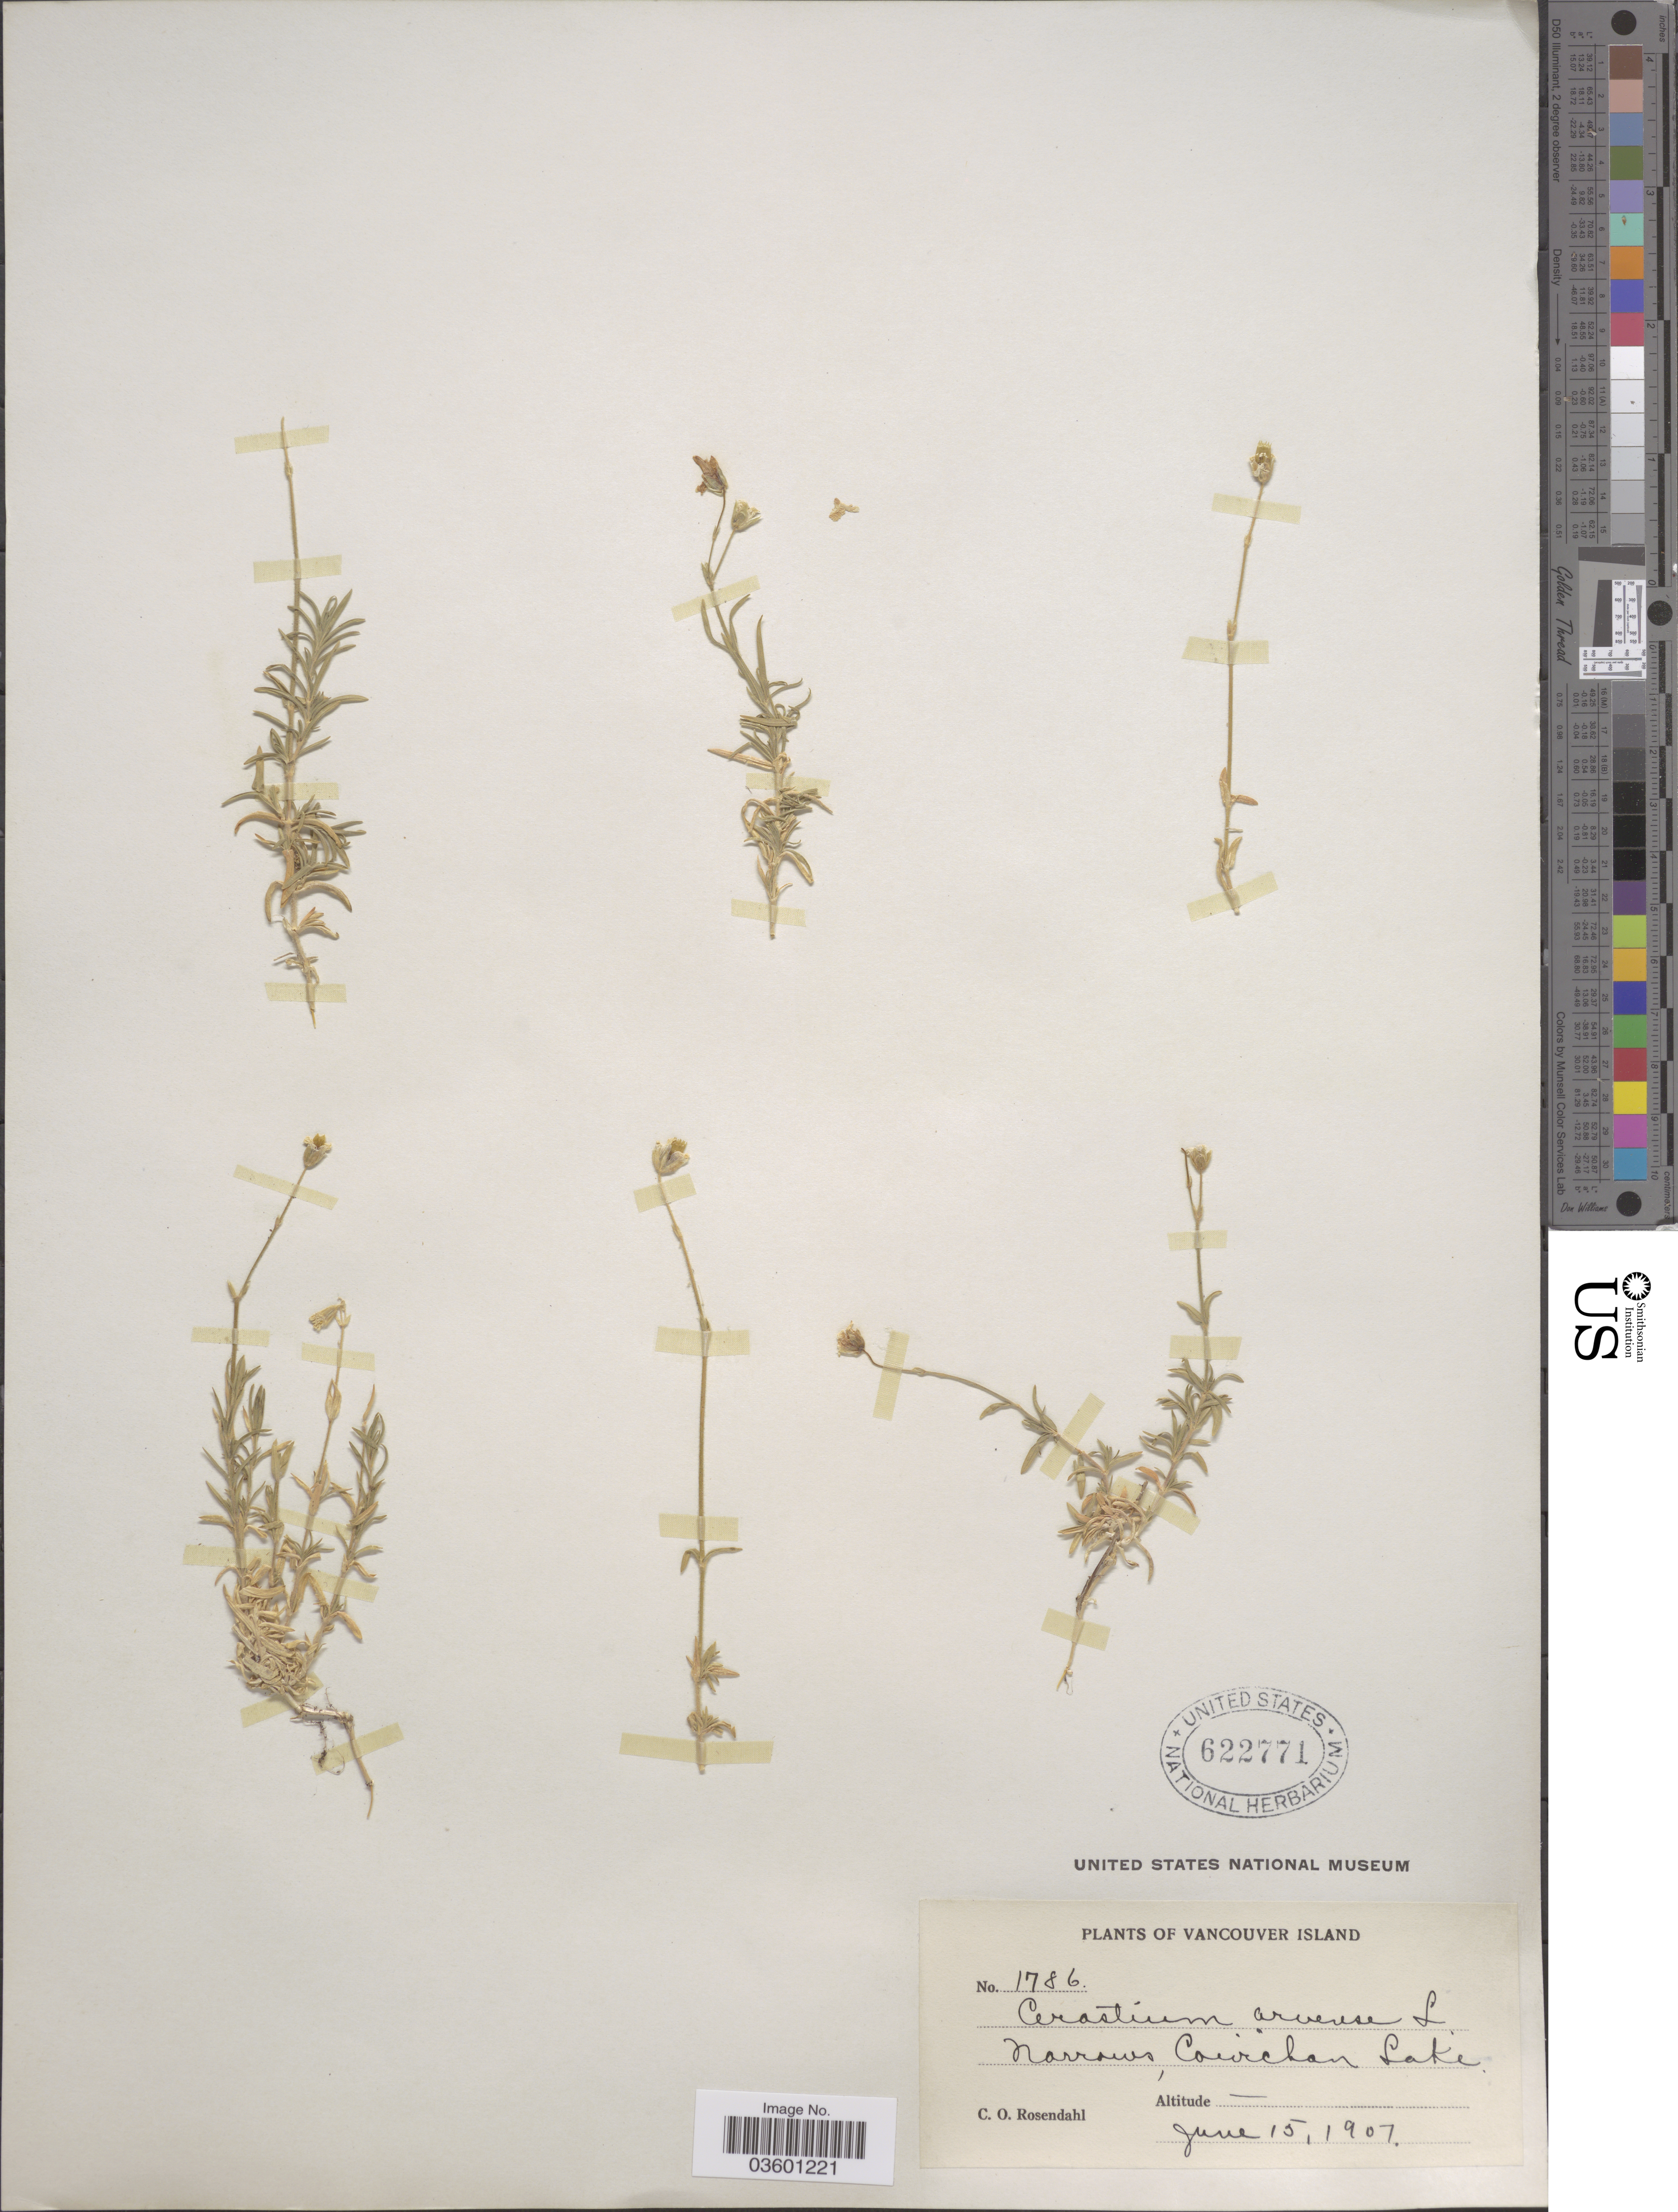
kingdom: Plantae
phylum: Tracheophyta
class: Magnoliopsida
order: Caryophyllales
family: Caryophyllaceae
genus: Cerastium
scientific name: Cerastium arvense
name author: L.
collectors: C. O. Rosendahl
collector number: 1786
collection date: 1907-06-15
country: Canada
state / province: British Columbia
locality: Vancouver Island. Narrows, Cowichan Lake.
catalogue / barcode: US 622771